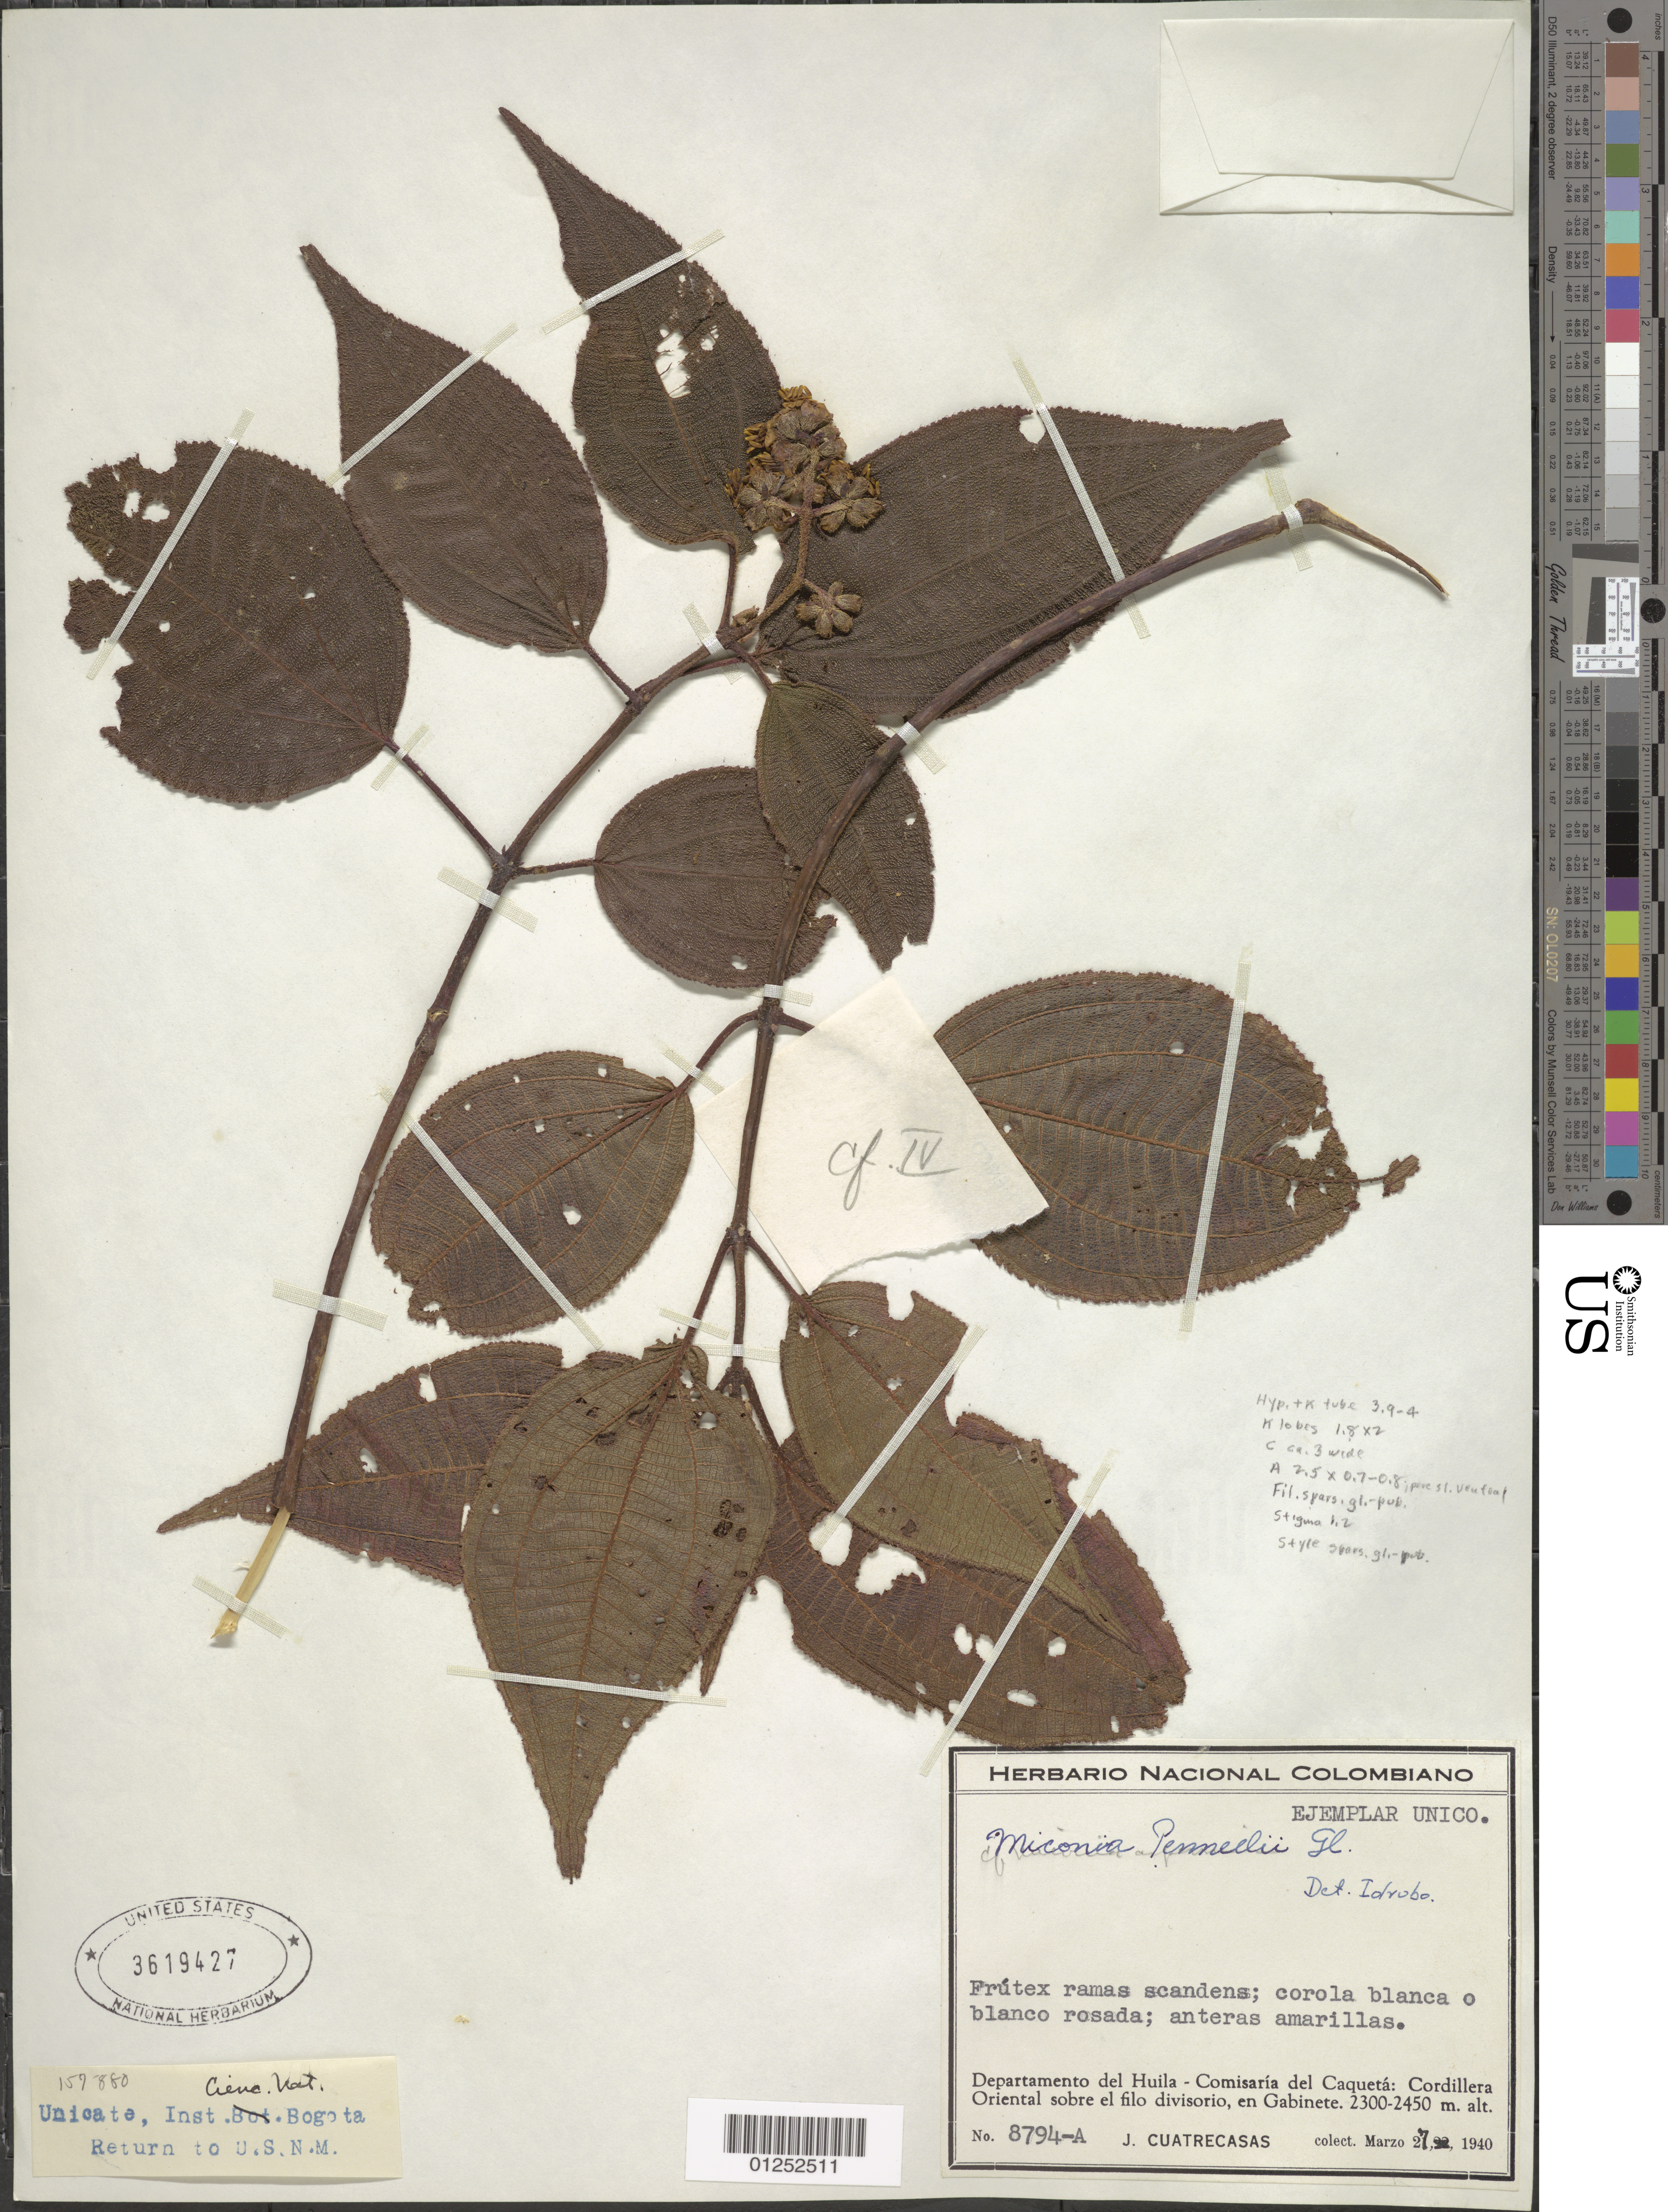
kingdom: Plantae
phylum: Tracheophyta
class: Magnoliopsida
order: Myrtales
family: Melastomataceae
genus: Miconia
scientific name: Miconia asperrima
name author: Triana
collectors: J. Cuatrecasas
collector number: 8794-A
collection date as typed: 27 Mar 1940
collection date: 1940-03-27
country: Colombia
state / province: Huila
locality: Comisaria del Caqueta, Cordillera Oriental Sobre El Filo Divisorio, en Gabinete.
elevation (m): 2300